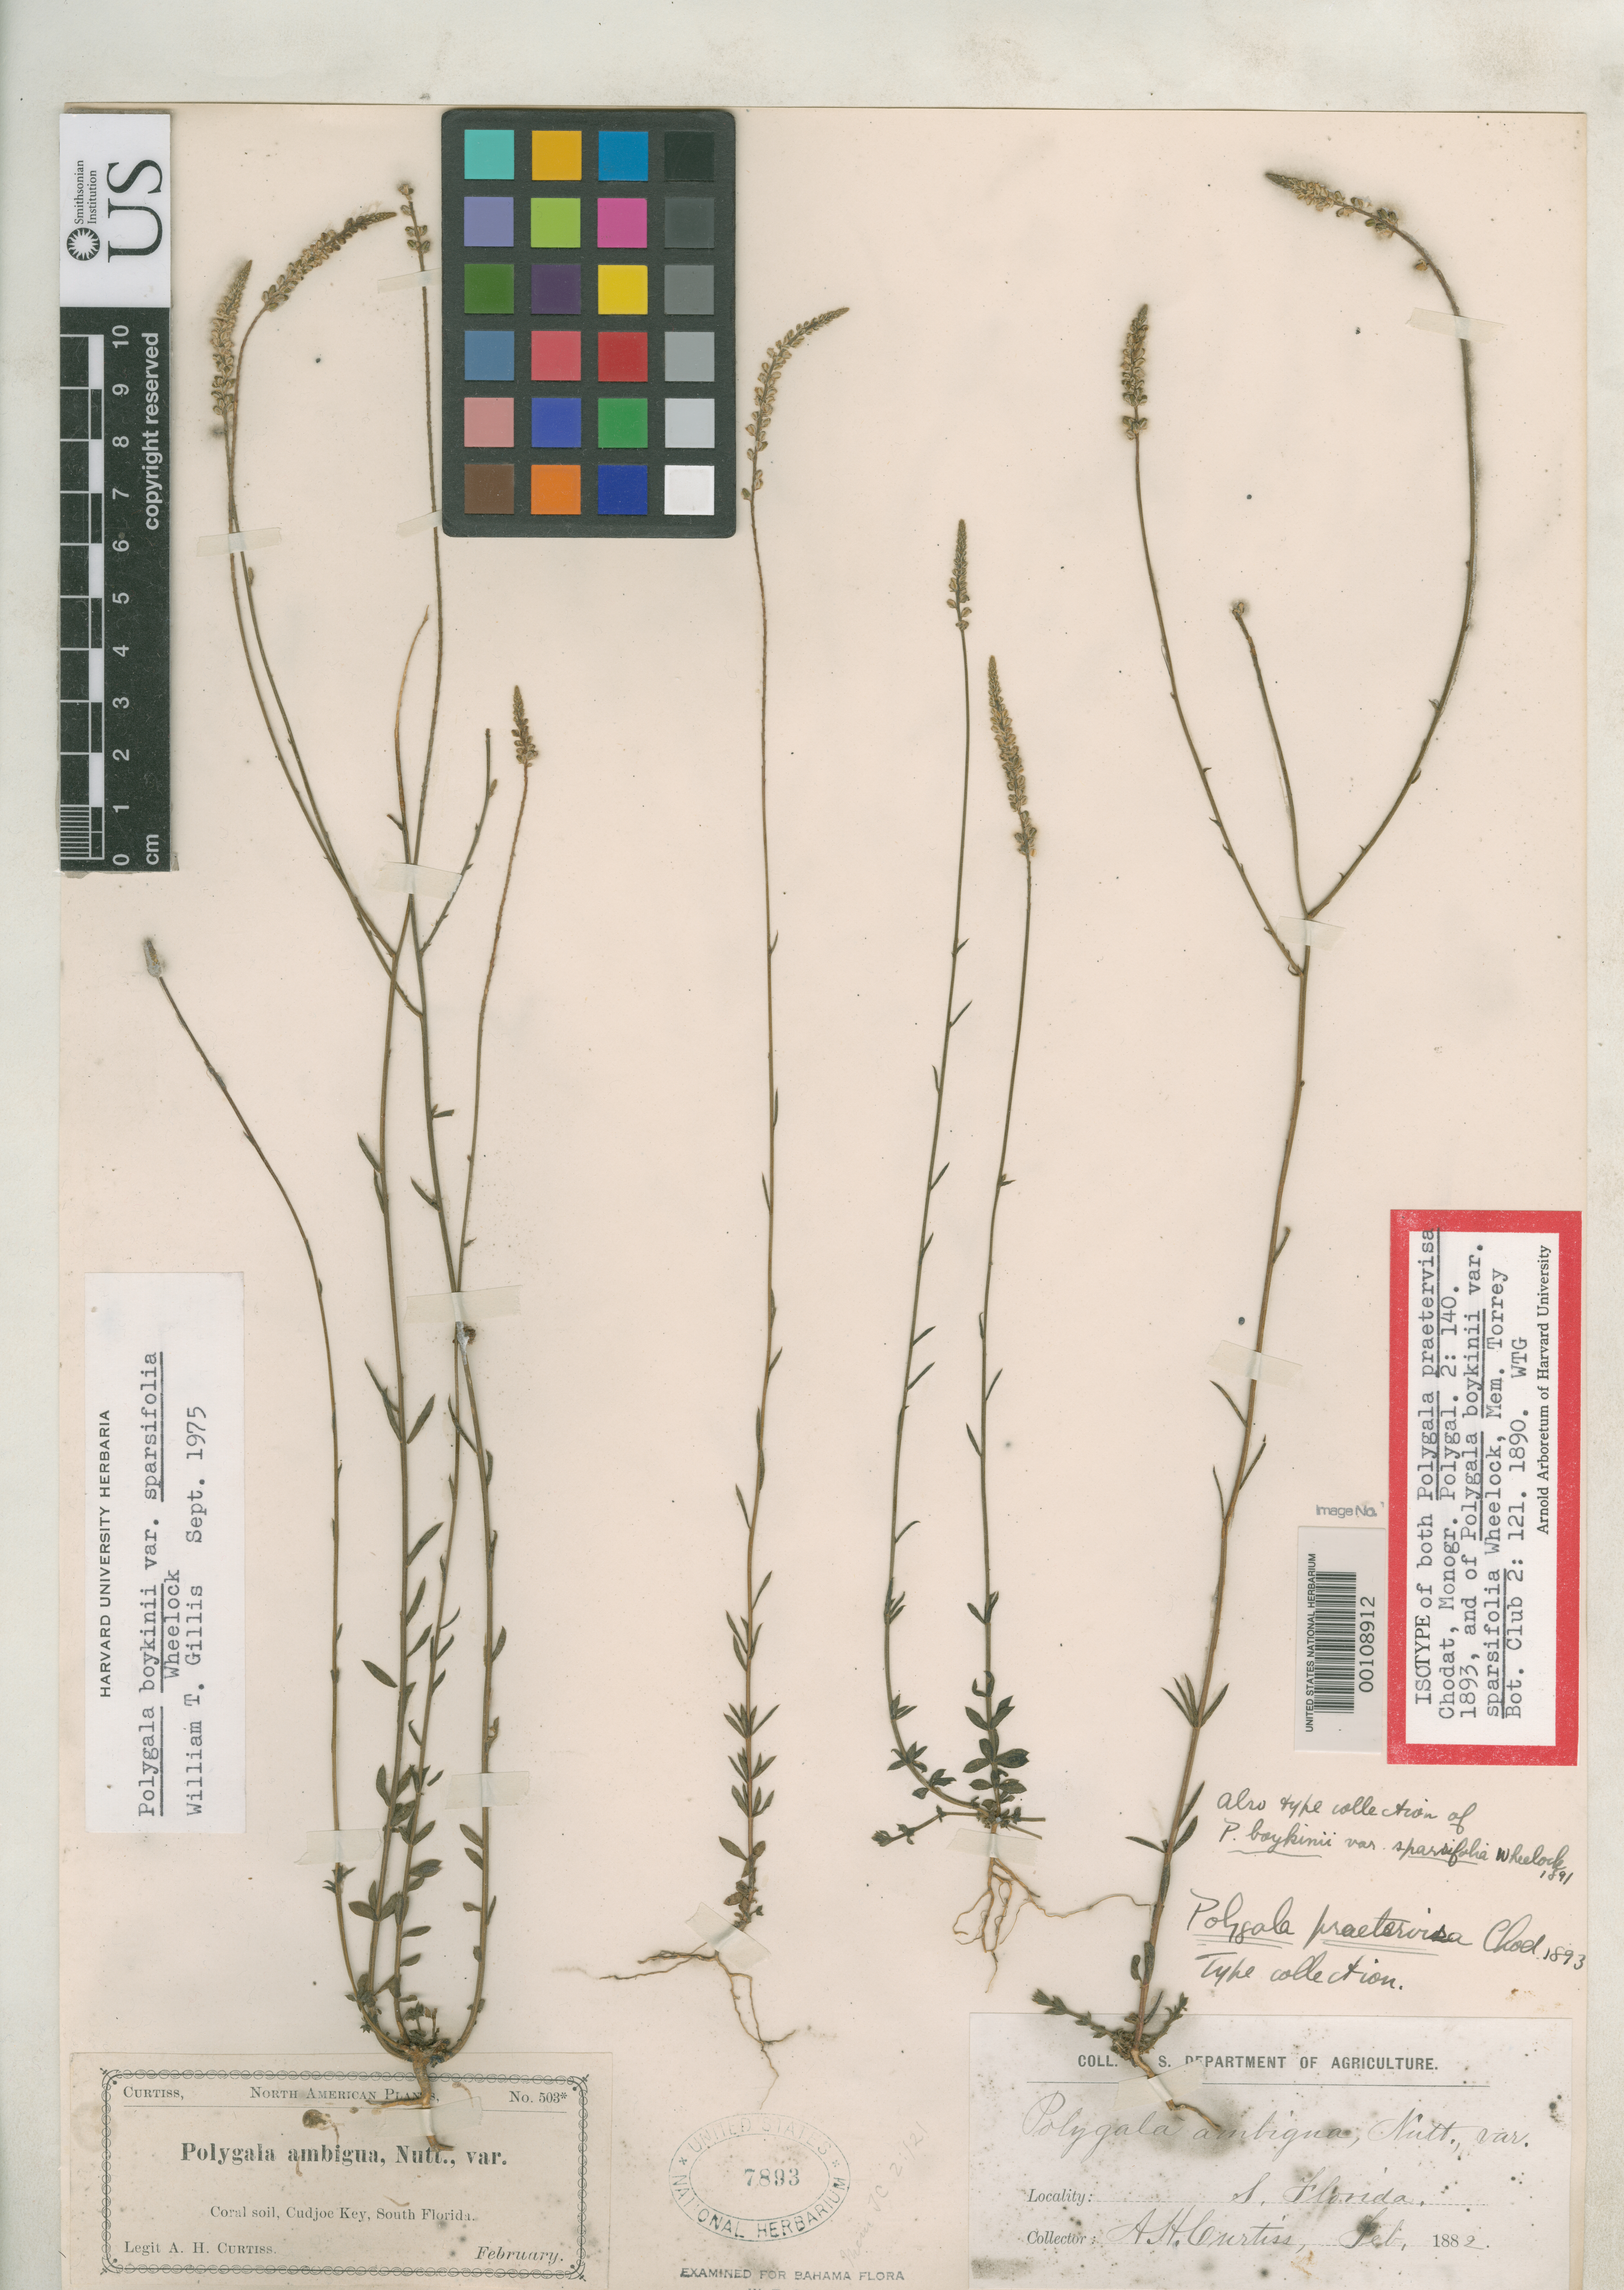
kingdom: Plantae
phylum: Tracheophyta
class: Magnoliopsida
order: Fabales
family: Polygalaceae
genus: Polygala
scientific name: Polygala boykinii var. sparsifolia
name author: Wheelock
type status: Isotype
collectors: A. H. Curtiss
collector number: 503 *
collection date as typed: Feb 1882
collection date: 1882-02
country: United States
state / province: Florida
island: Cudjoe Key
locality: Cudjoe Key, South Florida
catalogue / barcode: US 7893